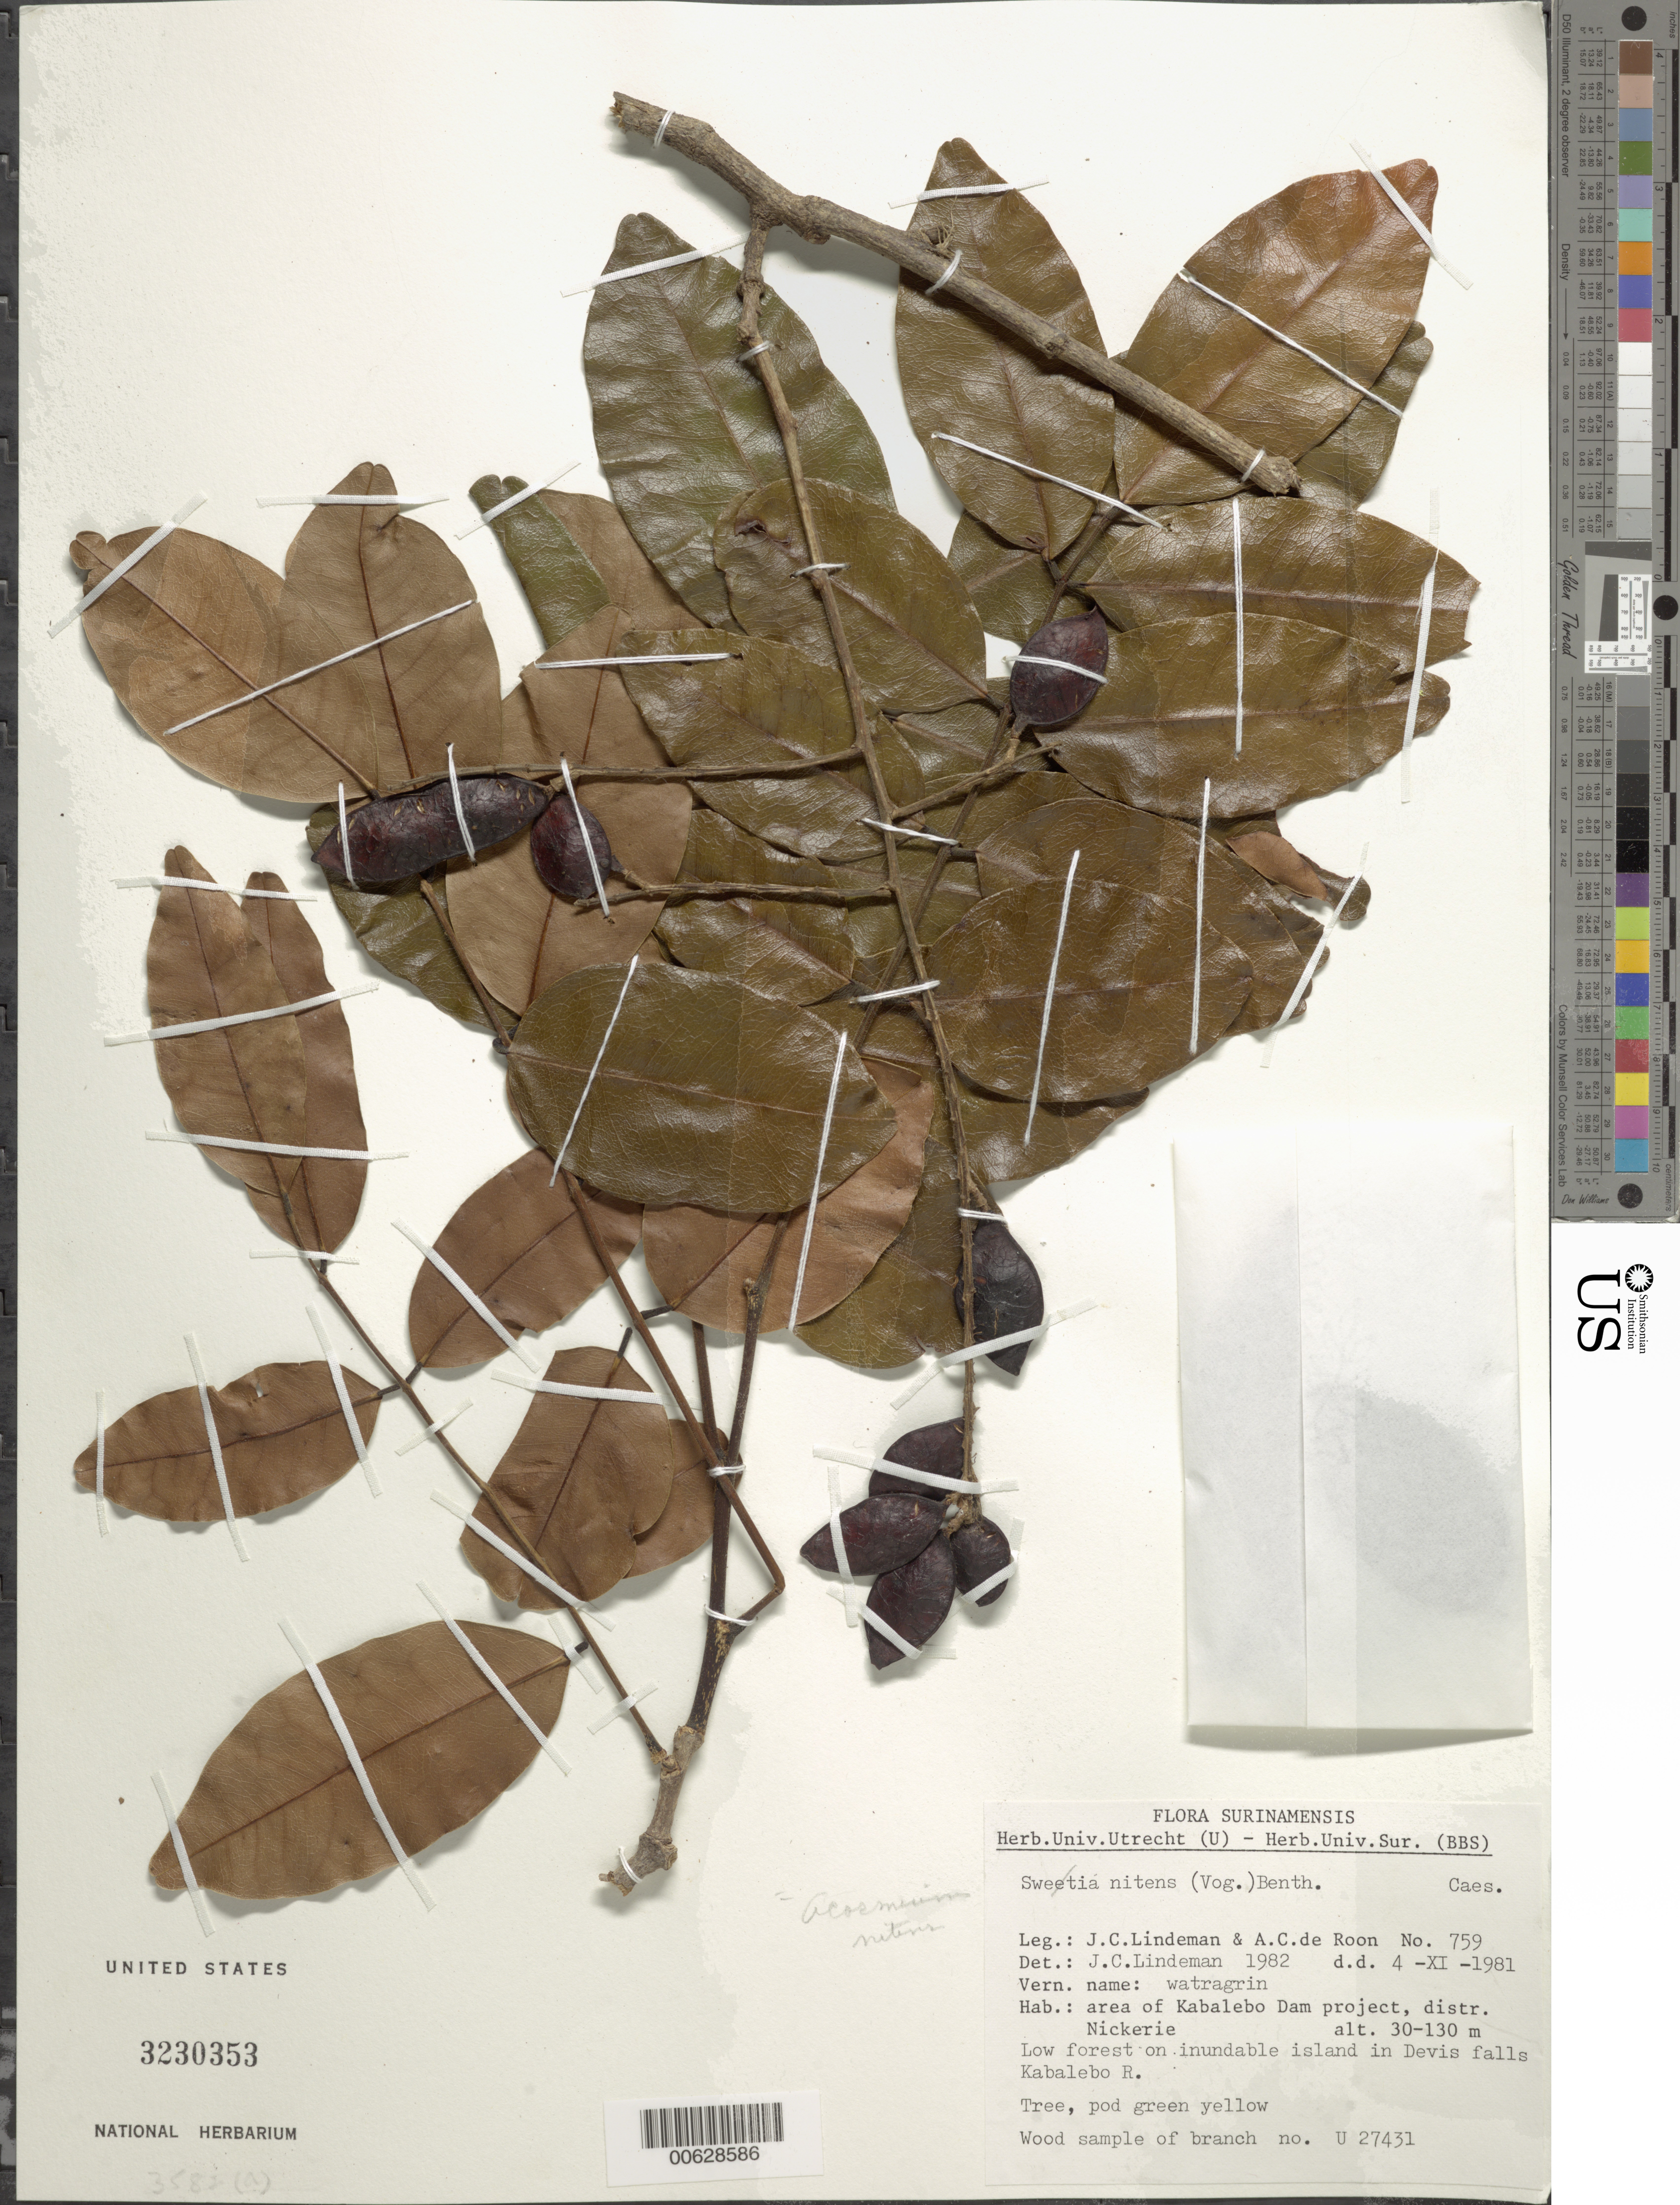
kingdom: Plantae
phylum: Tracheophyta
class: Magnoliopsida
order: Fabales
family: Fabaceae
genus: Acosmium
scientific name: Acosmium nitens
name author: (Vogel) Yakovlev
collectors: J. C. Lindeman & A. de Roon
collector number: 81 759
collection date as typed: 4-Nov-81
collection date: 1981-11-04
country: Suriname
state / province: Nickerie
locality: Kabalebo Dam project area, Devis falls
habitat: Low forest on inudable island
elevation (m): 30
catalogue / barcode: US 3230353